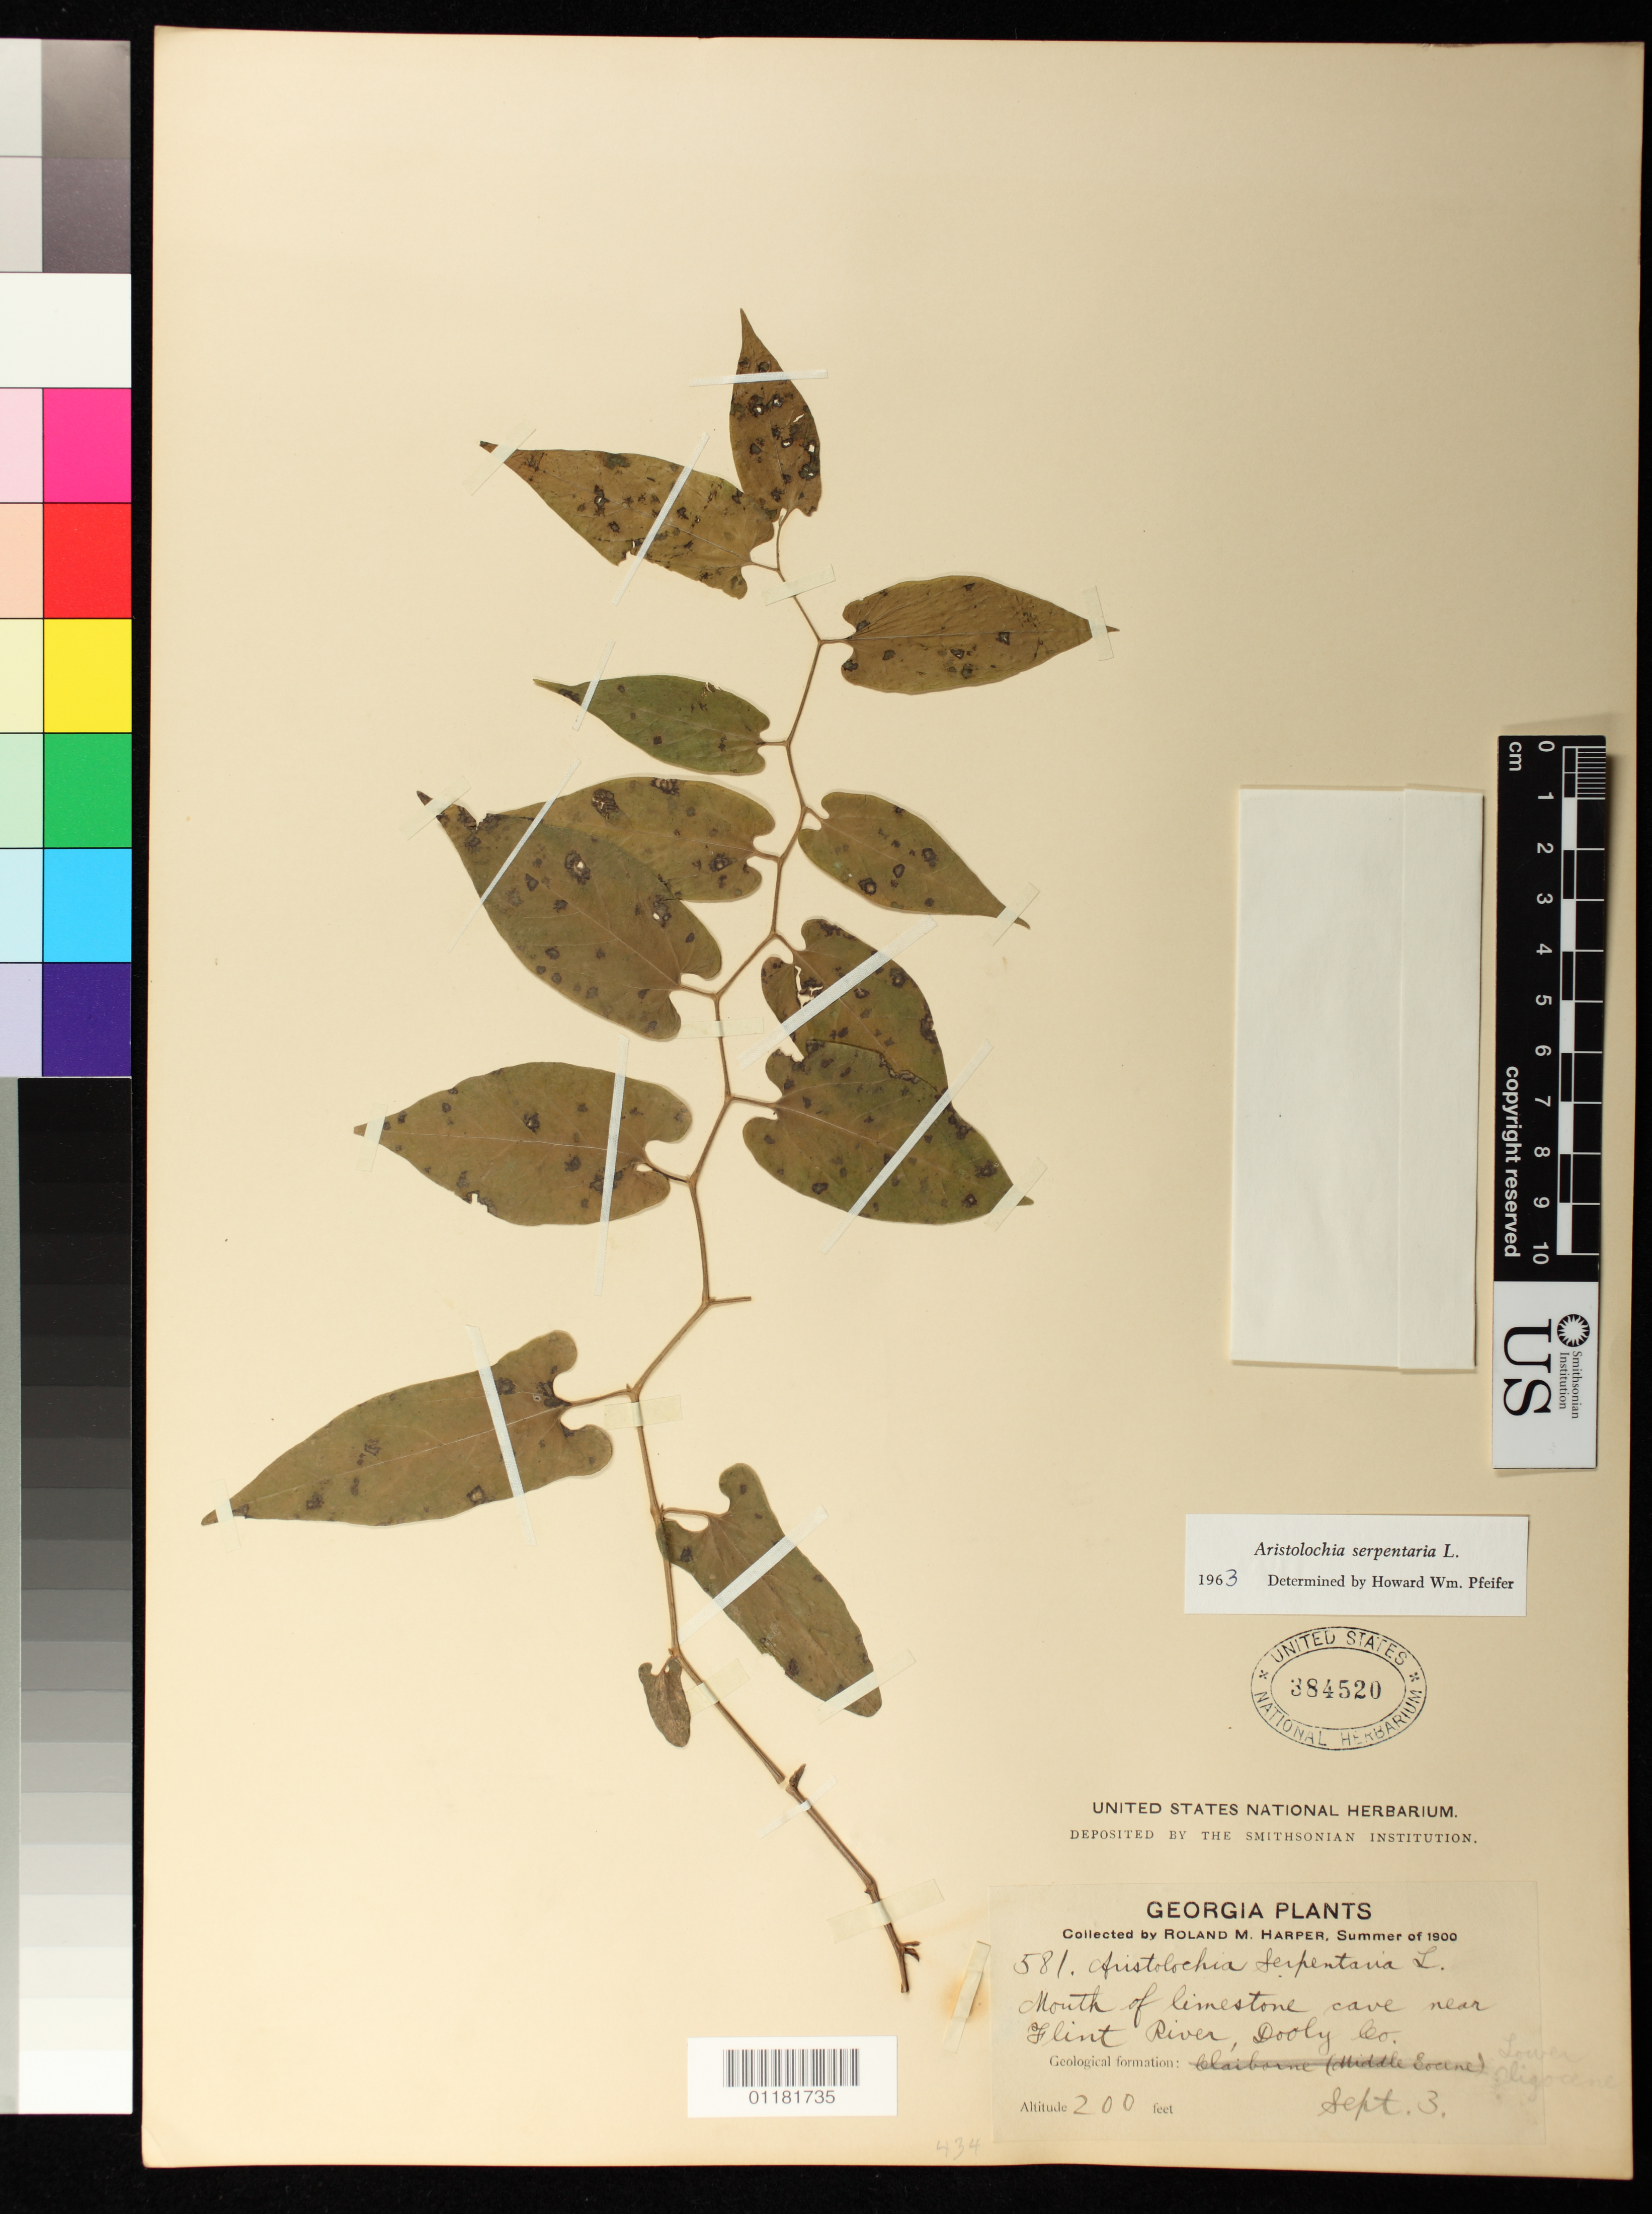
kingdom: Plantae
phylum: Tracheophyta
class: Magnoliopsida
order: Piperales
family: Aristolochiaceae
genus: Aristolochia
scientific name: Aristolochia serpentaria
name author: L.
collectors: R. M. Harley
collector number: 581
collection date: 1900-09-03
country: United States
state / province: Georgia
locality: Mouth of limestone cave near Flint River, Dooly Co.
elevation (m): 61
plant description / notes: Transcription needed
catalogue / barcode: US 384520